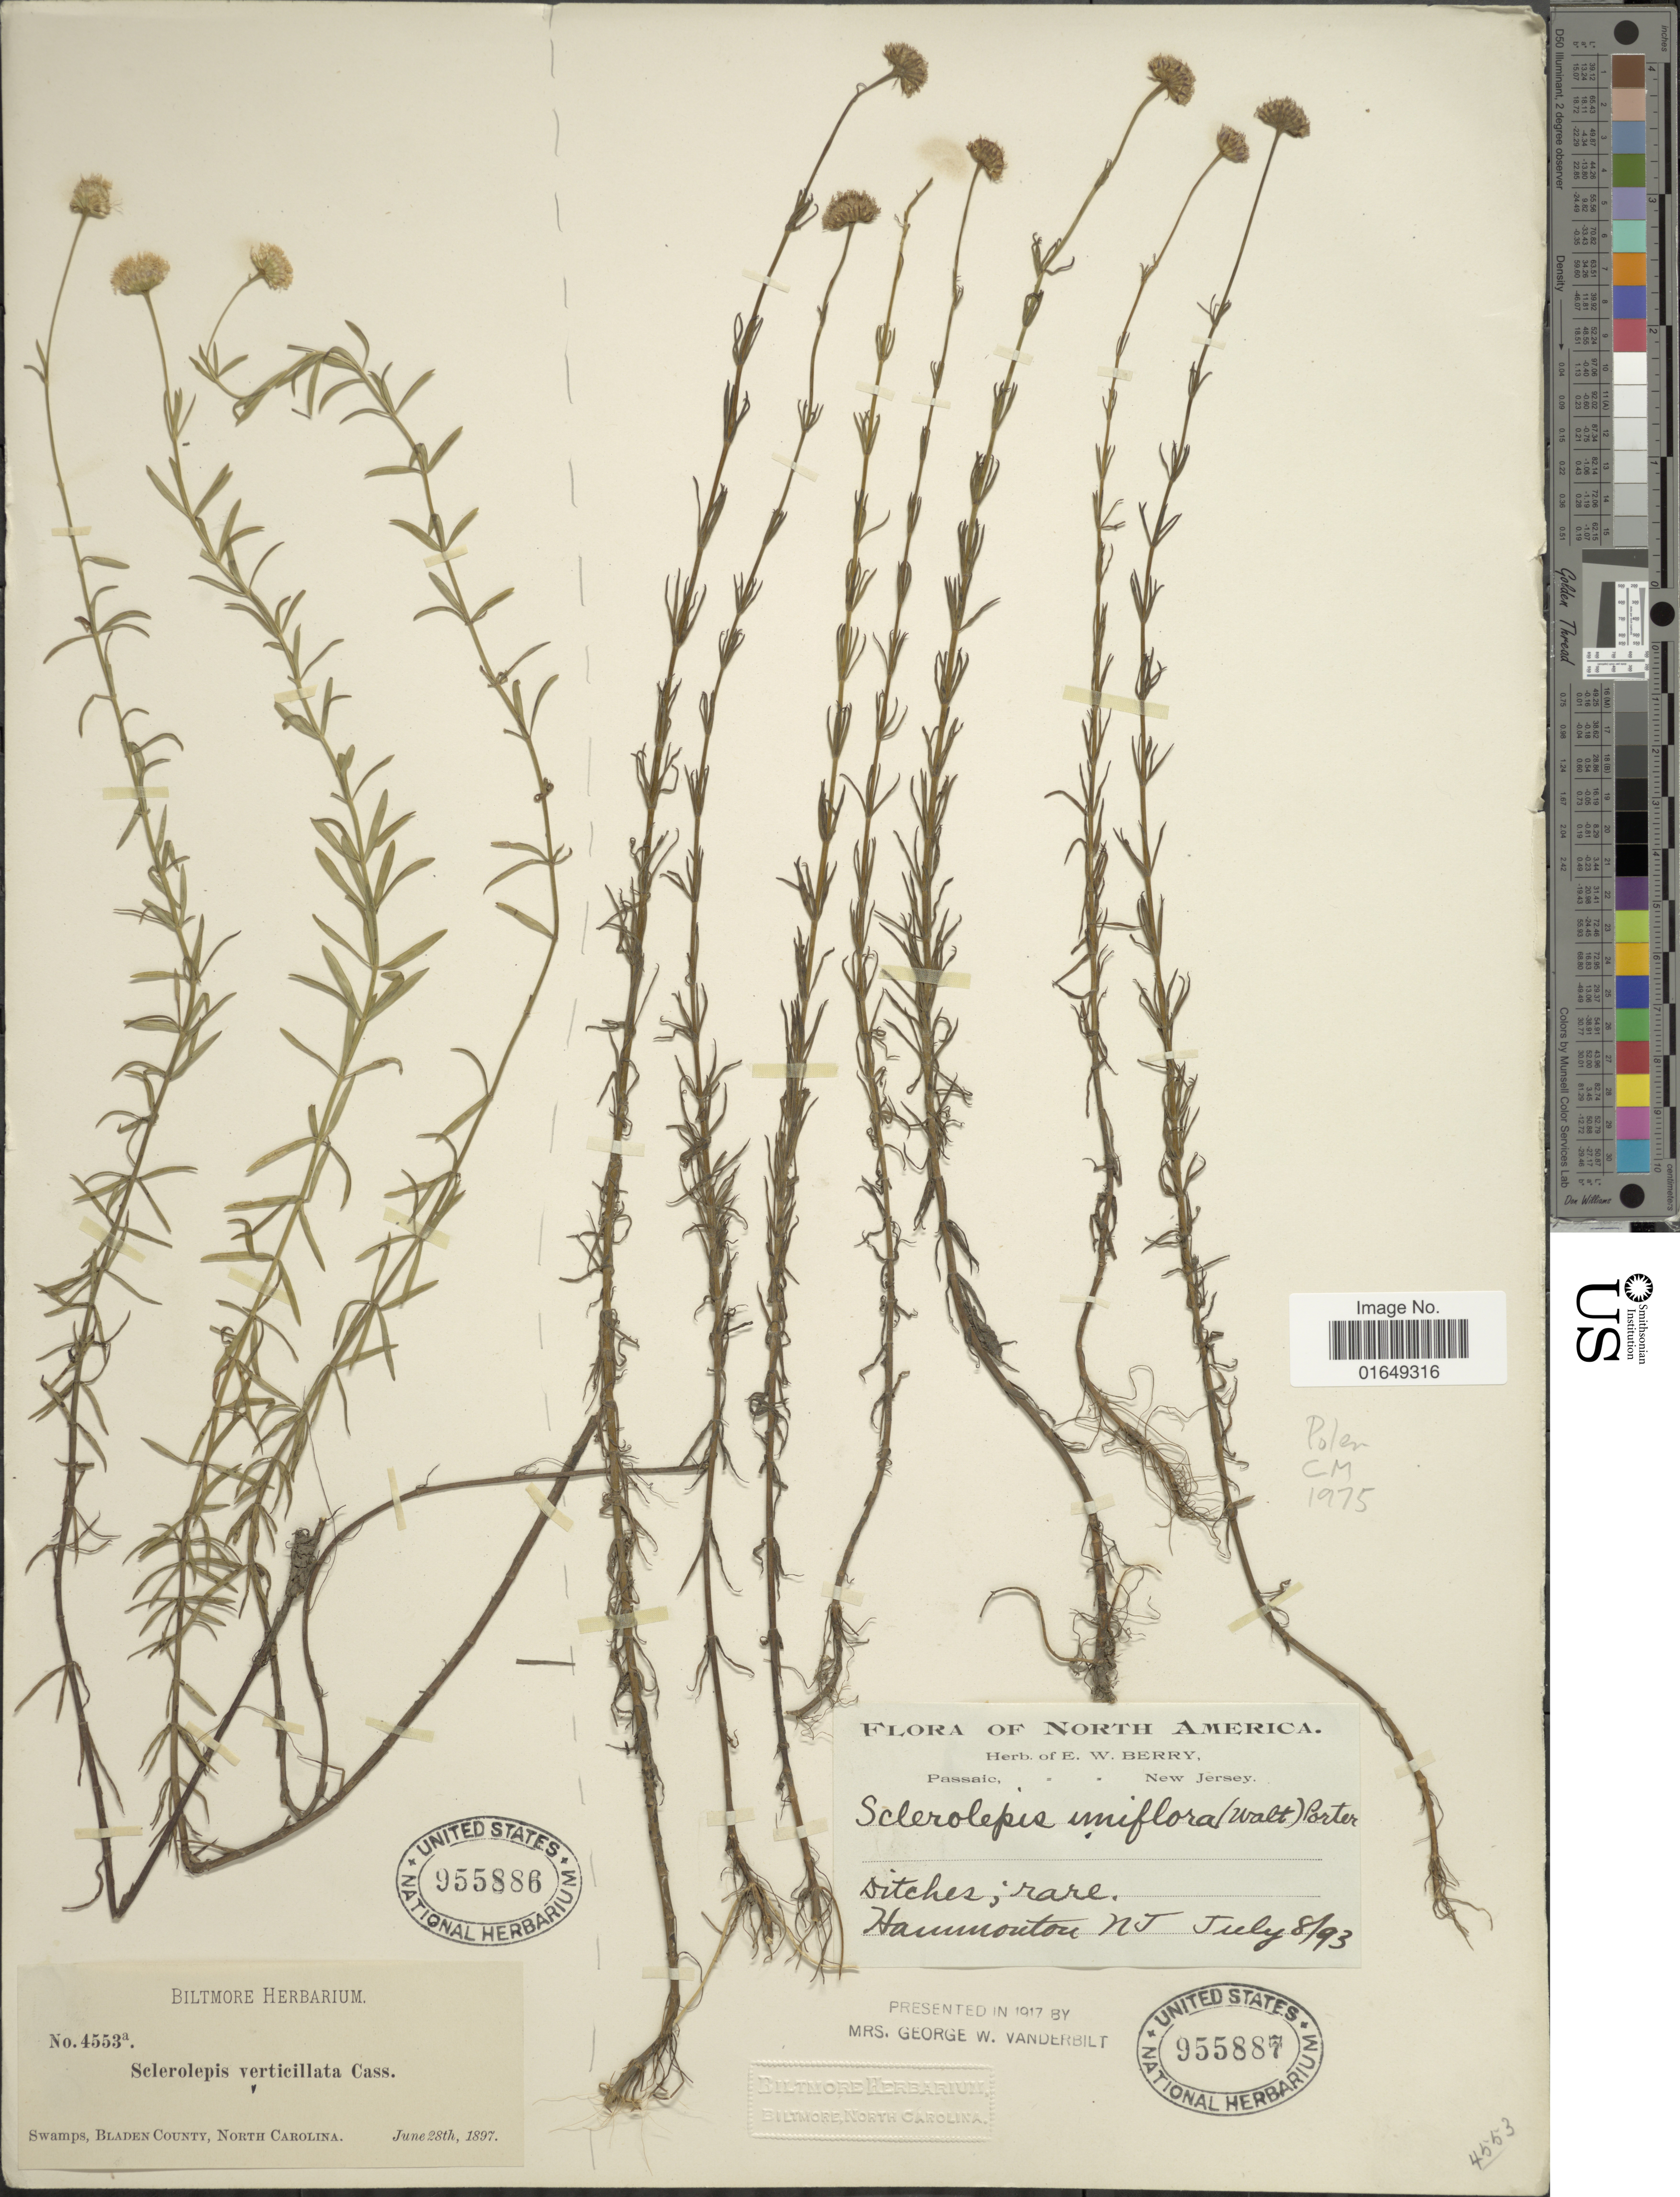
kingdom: Plantae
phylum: Tracheophyta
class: Magnoliopsida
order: Asterales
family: Asteraceae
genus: Sclerolepis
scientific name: Sclerolepis uniflora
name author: (Walter) Britton et al.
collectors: ex herb. E. W. Berry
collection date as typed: Transcribed d/m/y: 8/7/93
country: United States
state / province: New Jersey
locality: Passaic, Hammonton.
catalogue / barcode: US 955887-2